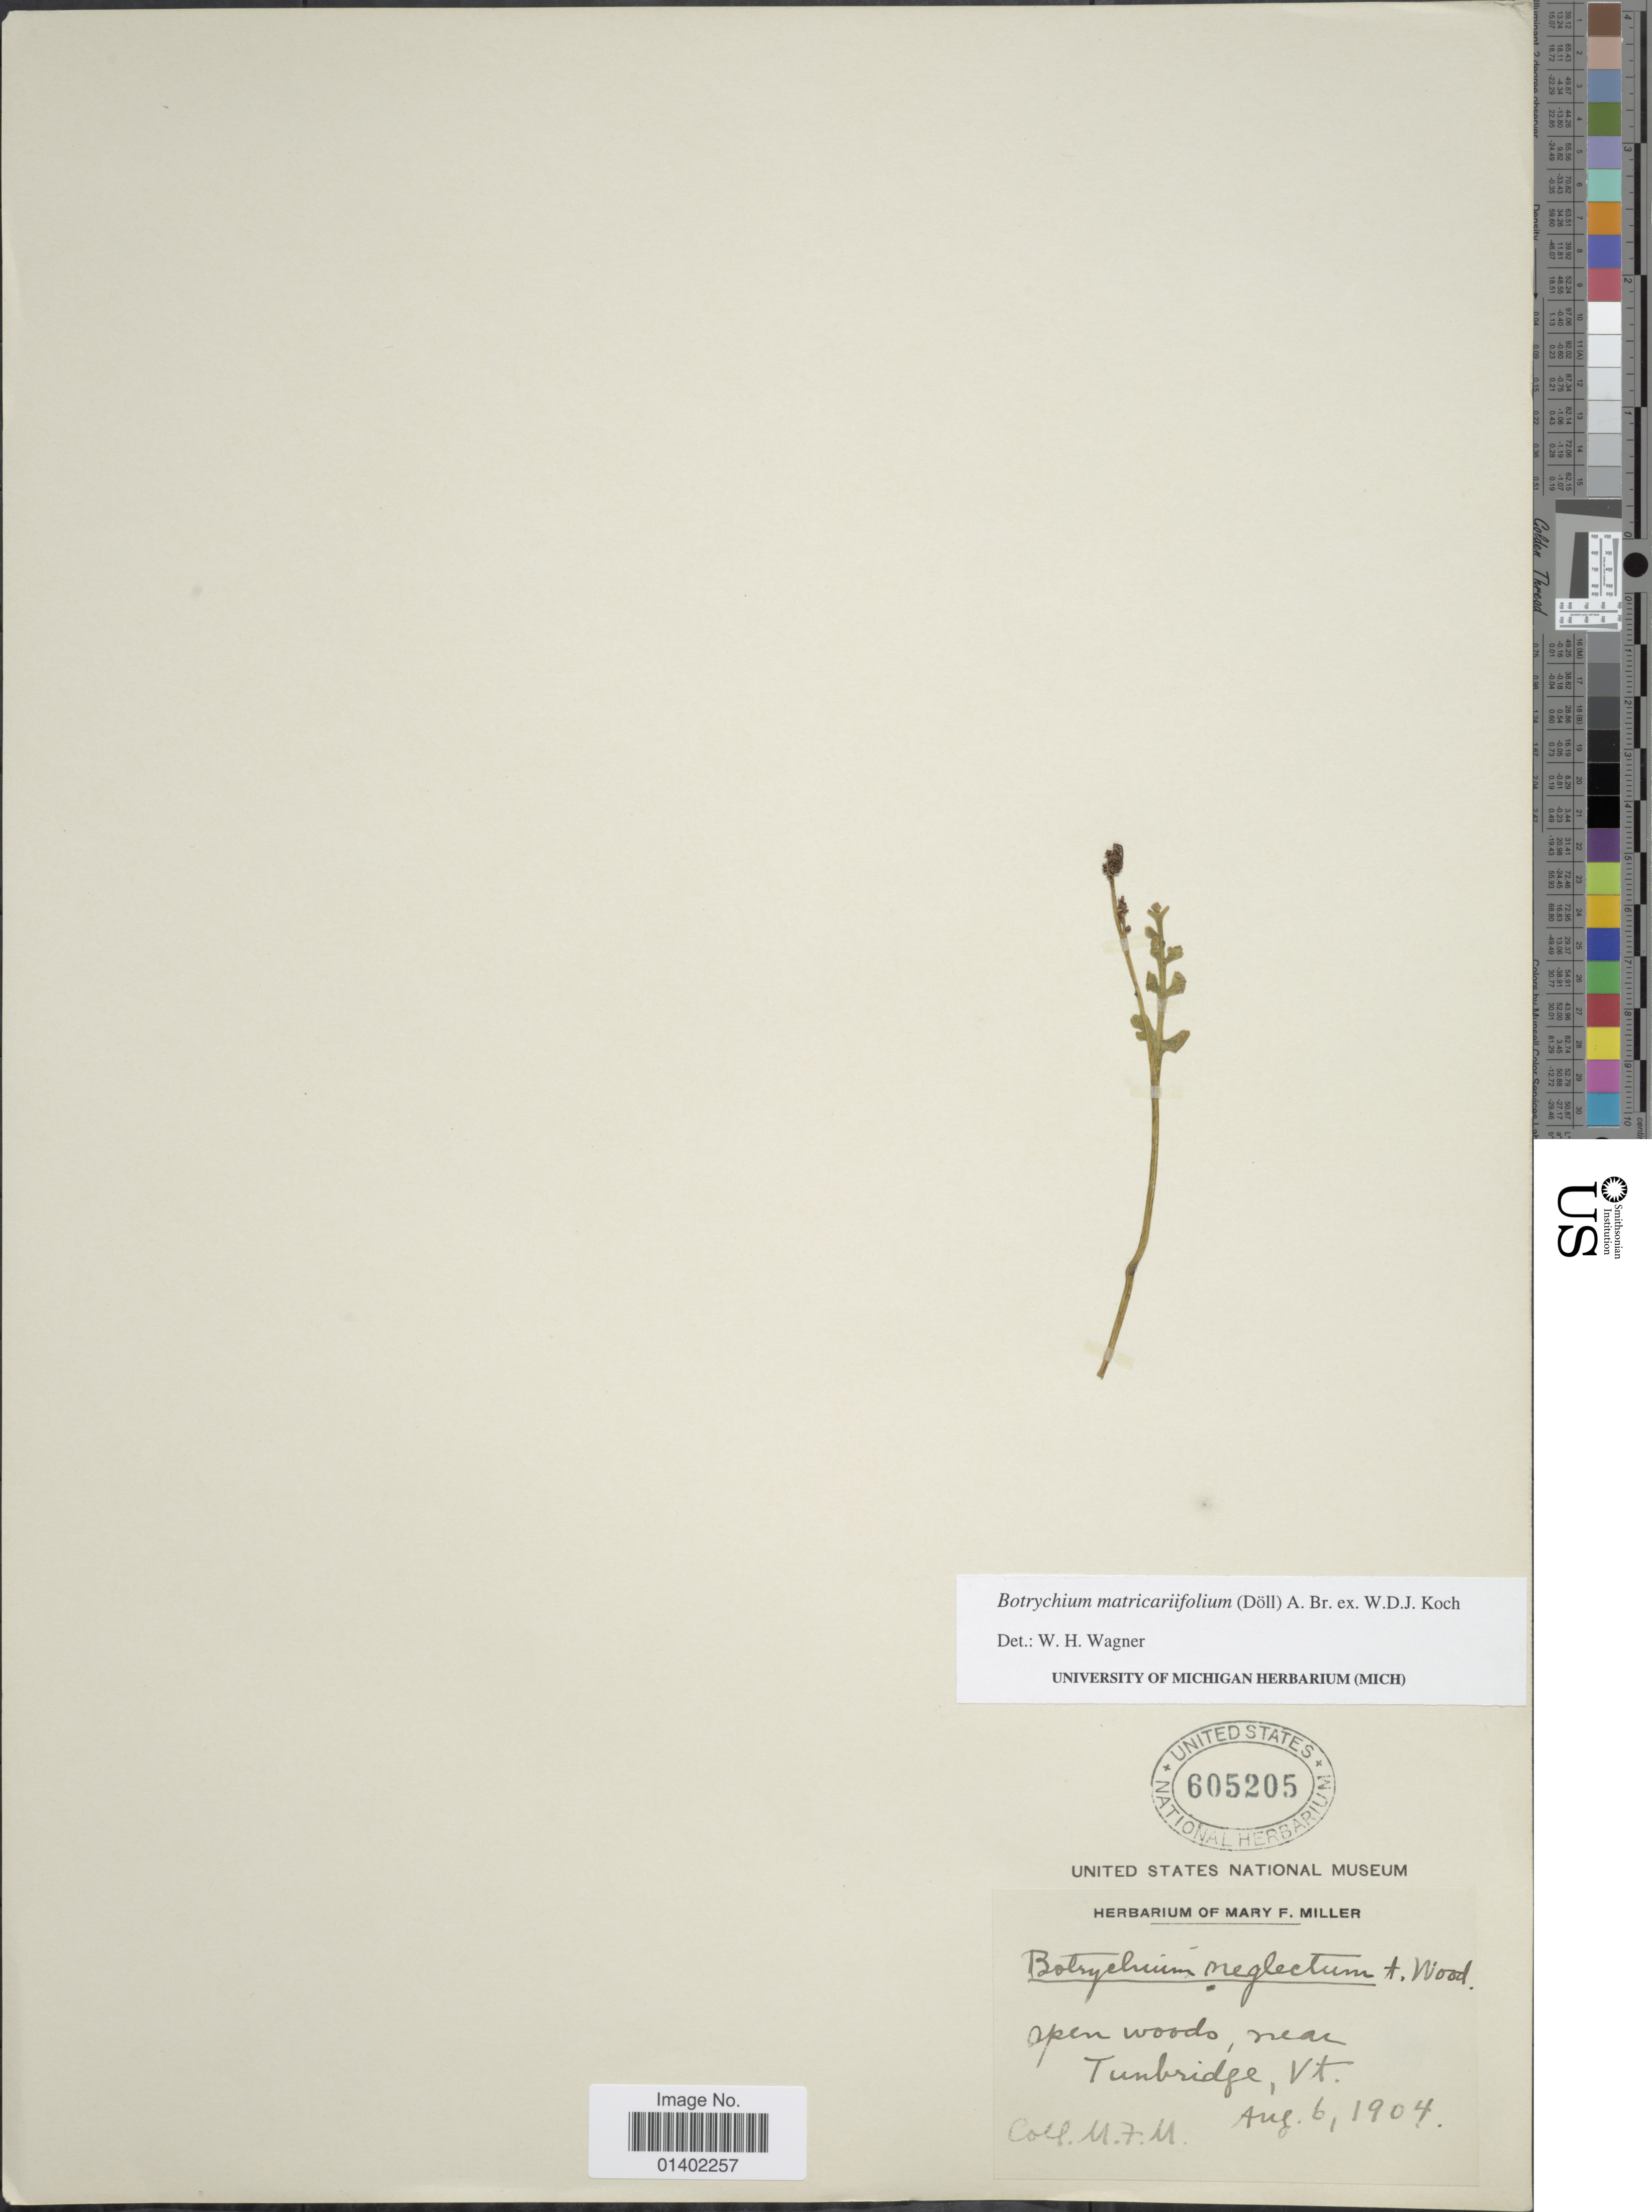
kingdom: Plantae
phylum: Tracheophyta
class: Polypodiopsida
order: Ophioglossales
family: Ophioglossaceae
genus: Botrychium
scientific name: Botrychium matricariifolium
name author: (A. Braun ex Dowell) A. Braun ex Koch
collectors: M. F. Miller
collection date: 1904-08-06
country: United States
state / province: Vermont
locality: Near Tunbridge, VT.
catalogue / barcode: US 605205